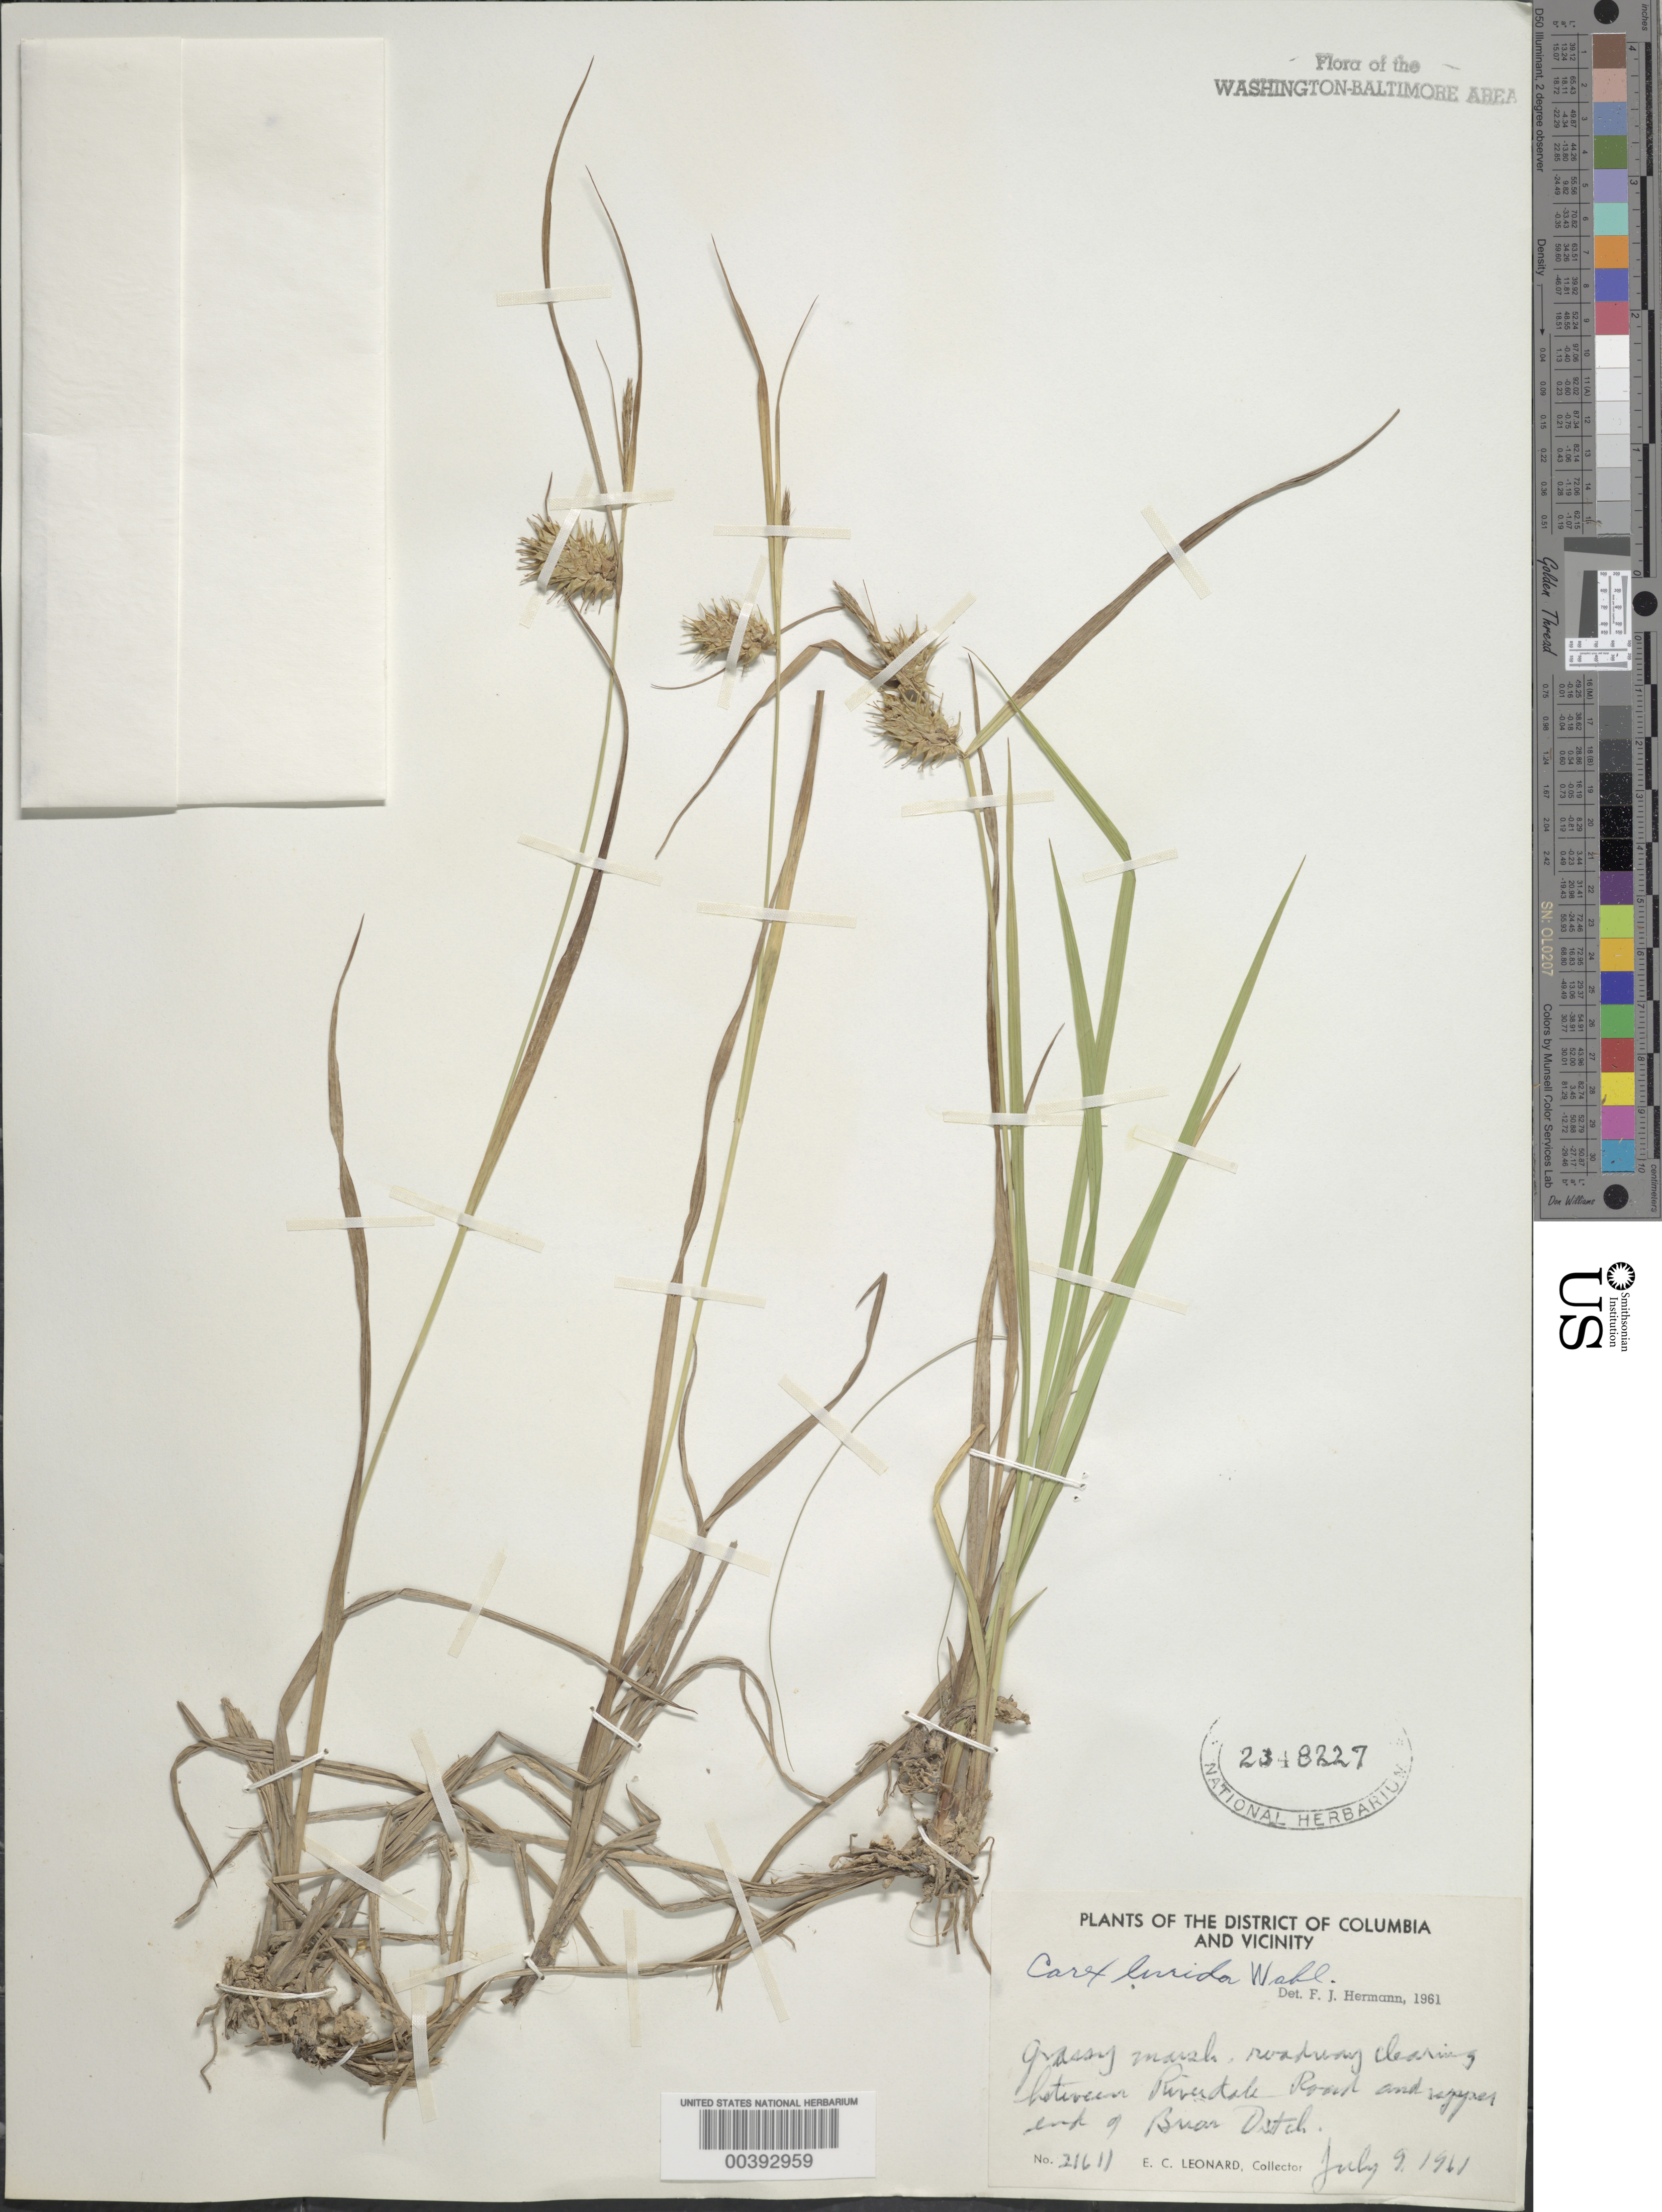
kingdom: Plantae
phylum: Tracheophyta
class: Liliopsida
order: Poales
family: Cyperaceae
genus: Carex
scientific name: Carex lurida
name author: Wahlenb.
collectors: E. C. Leonard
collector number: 21611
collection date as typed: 09 Jul 1961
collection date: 1961-07-09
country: United States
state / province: Maryland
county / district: Prince George's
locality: between Riverdale Road and Briar Ditch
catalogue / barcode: US 2348227